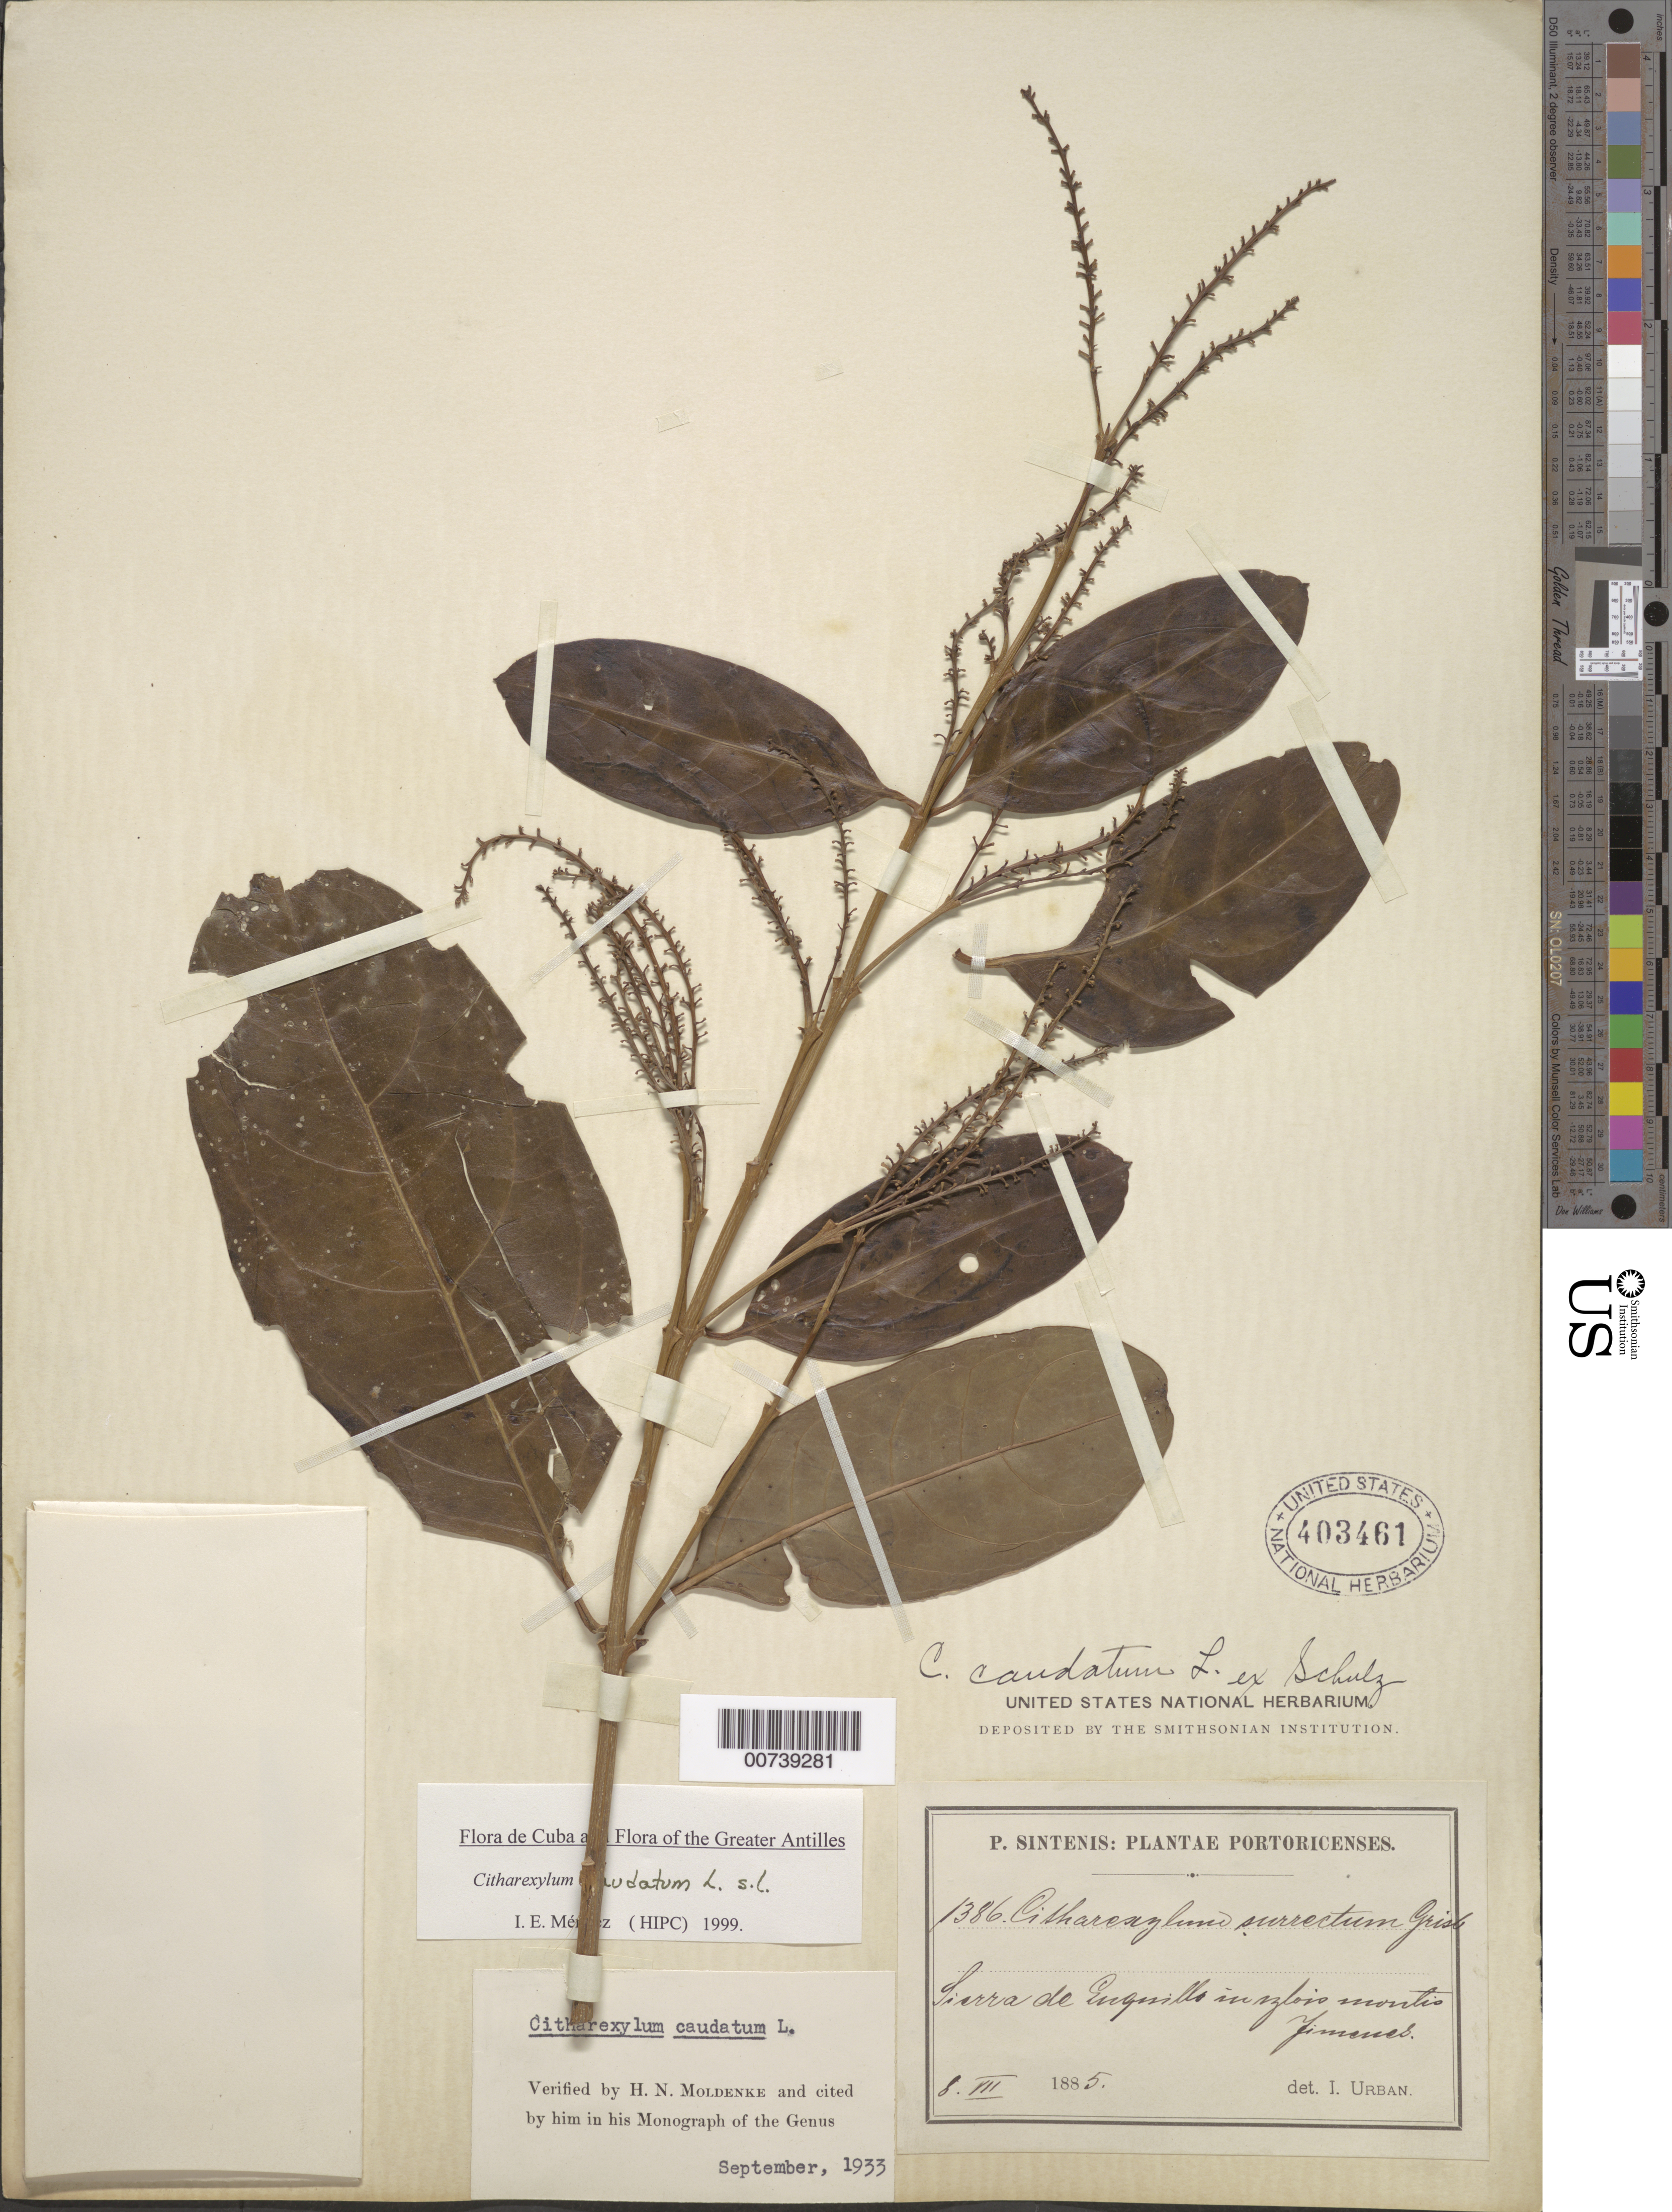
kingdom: Plantae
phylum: Tracheophyta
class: Magnoliopsida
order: Lamiales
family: Verbenaceae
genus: Citharexylum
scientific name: Citharexylum caudatum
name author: L.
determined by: Méndez, Isidro E., (HIPC)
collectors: P. Sintenis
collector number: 1386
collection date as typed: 08 Jul 1885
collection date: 1885-07-08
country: Puerto Rico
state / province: Luquillo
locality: Sierra de Luquillo in sylvis montis Jimenes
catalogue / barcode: US 403461